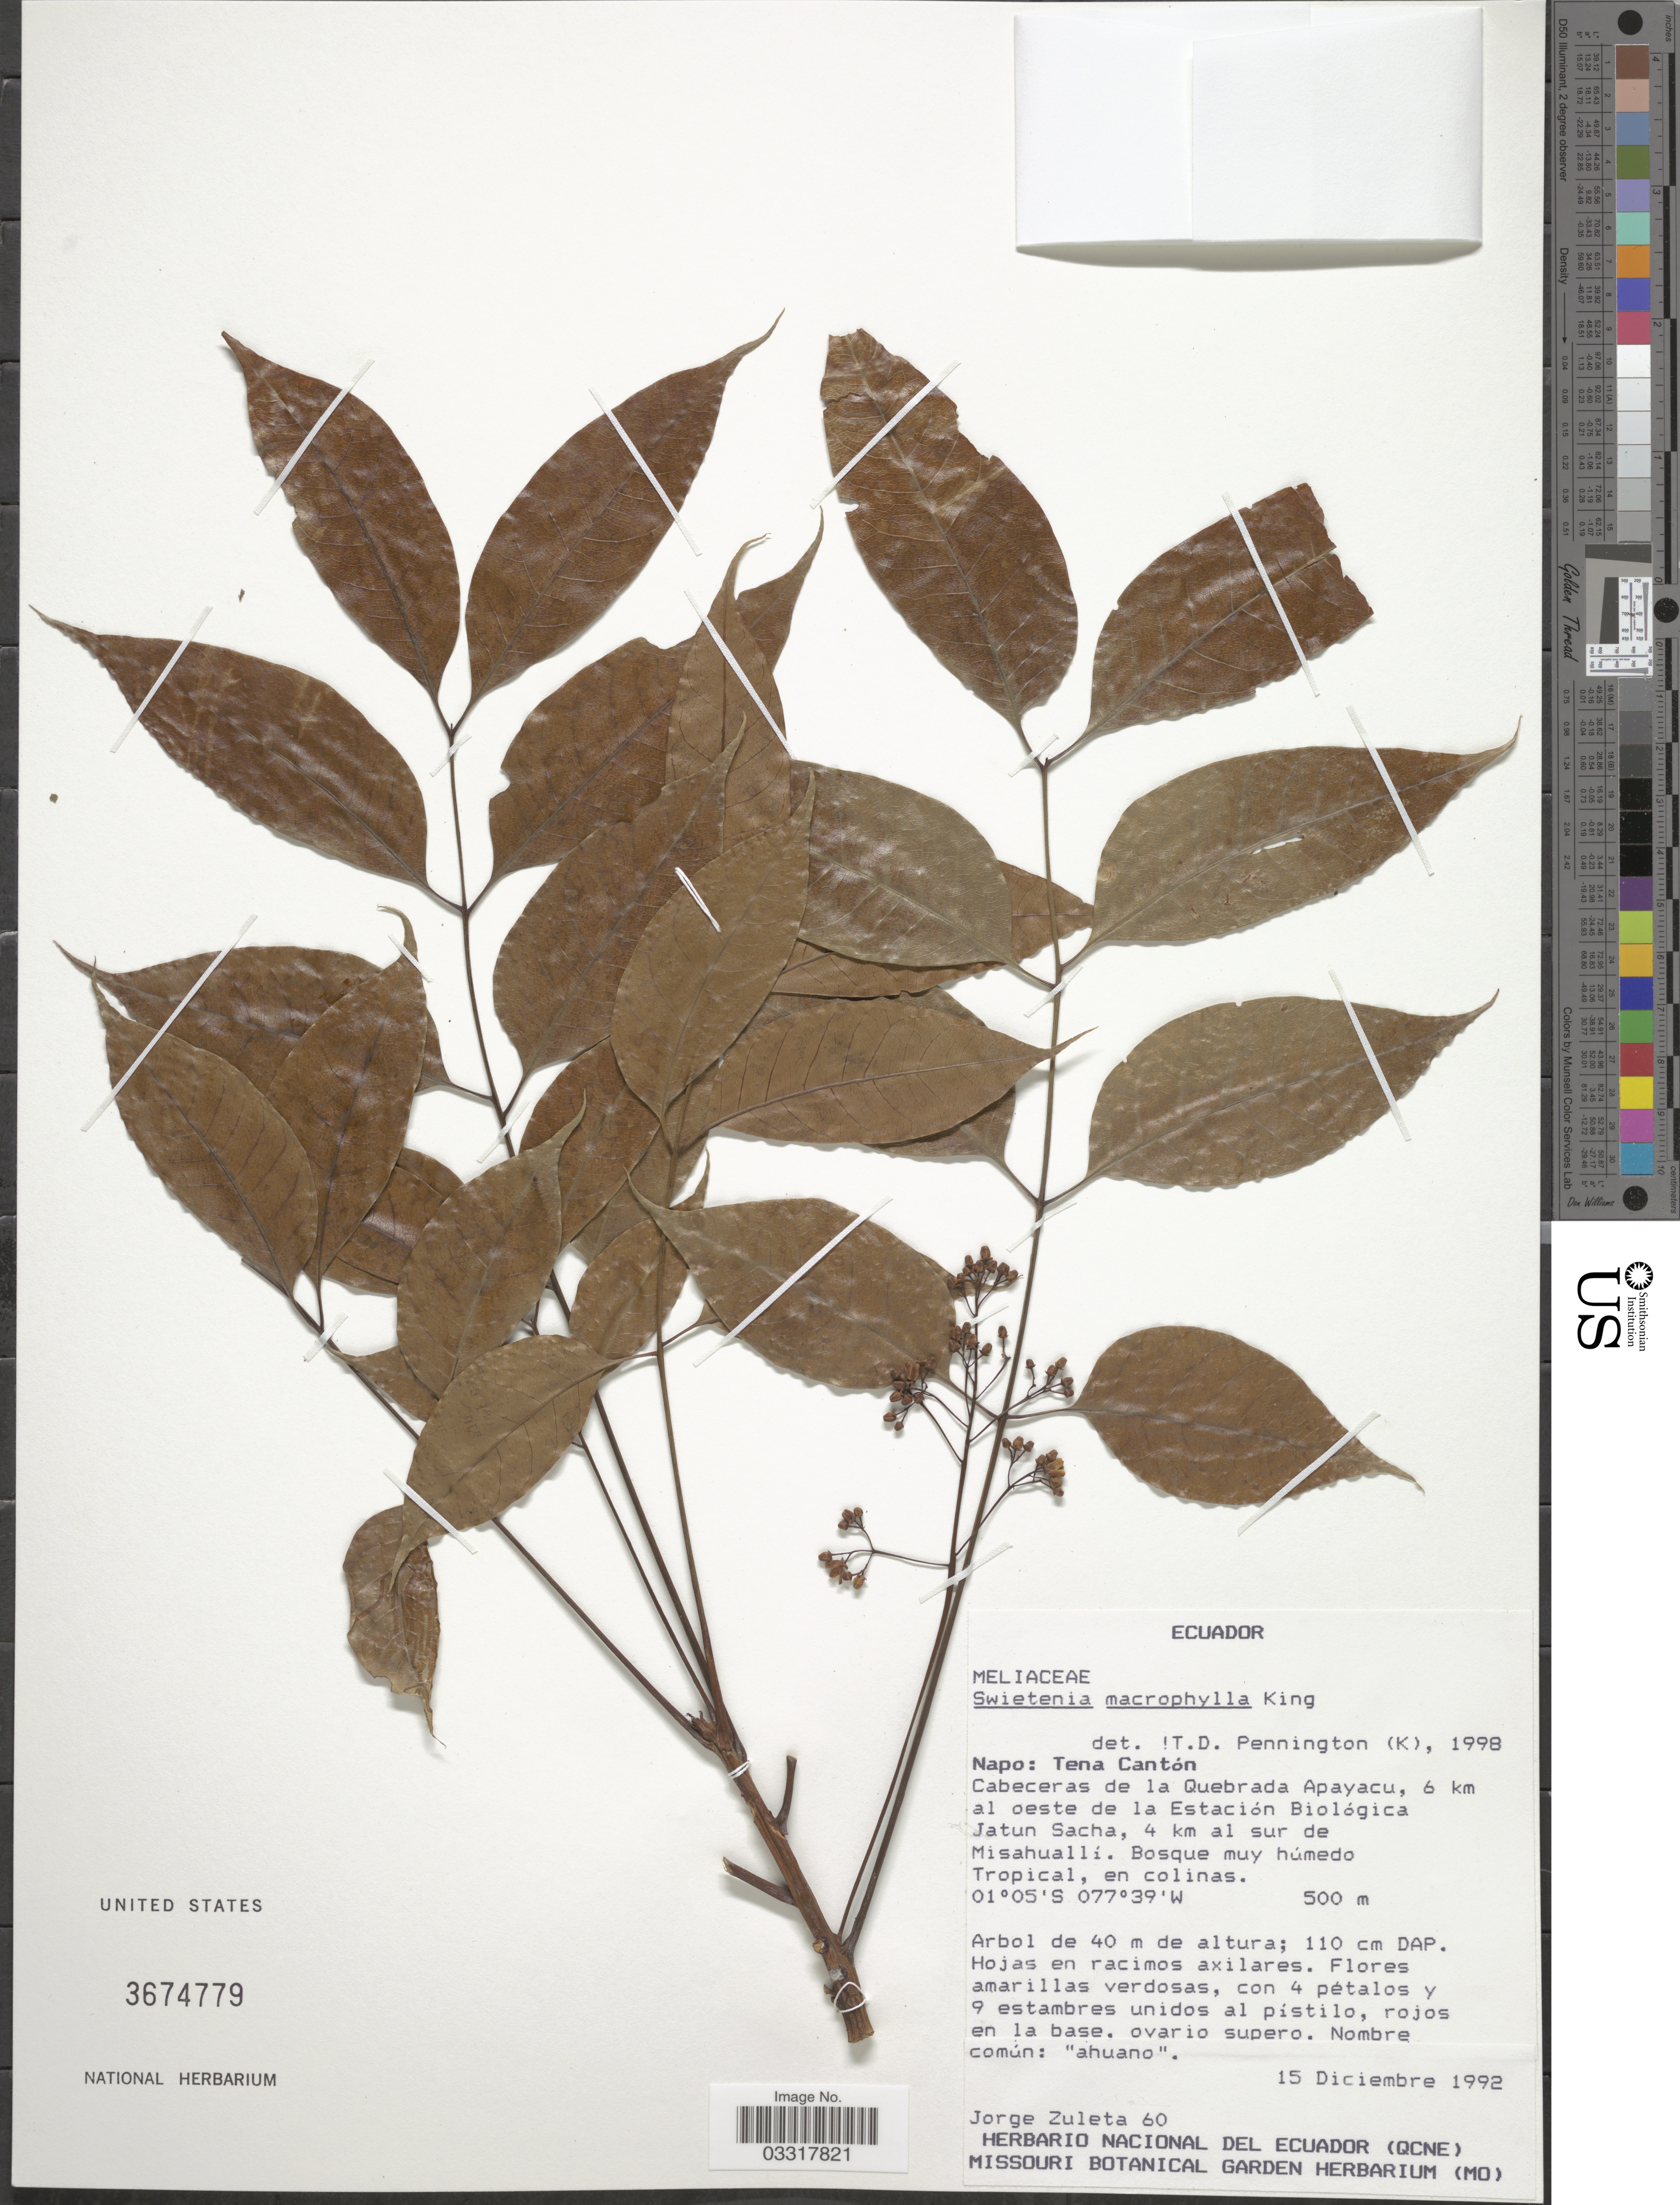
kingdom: Plantae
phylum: Tracheophyta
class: Magnoliopsida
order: Sapindales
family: Meliaceae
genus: Swietenia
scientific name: Swietenia macrophylla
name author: King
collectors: J. Zuleta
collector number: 60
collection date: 1992-12-15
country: Ecuador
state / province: Napo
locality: Tena Cantón. Cabeceras de la Quebrada Apayacu, 6 km al oeste de la Estación Biológica Jatun Sacha, 4 km al sur de Misahuallí.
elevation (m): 500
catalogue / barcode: US 3674779